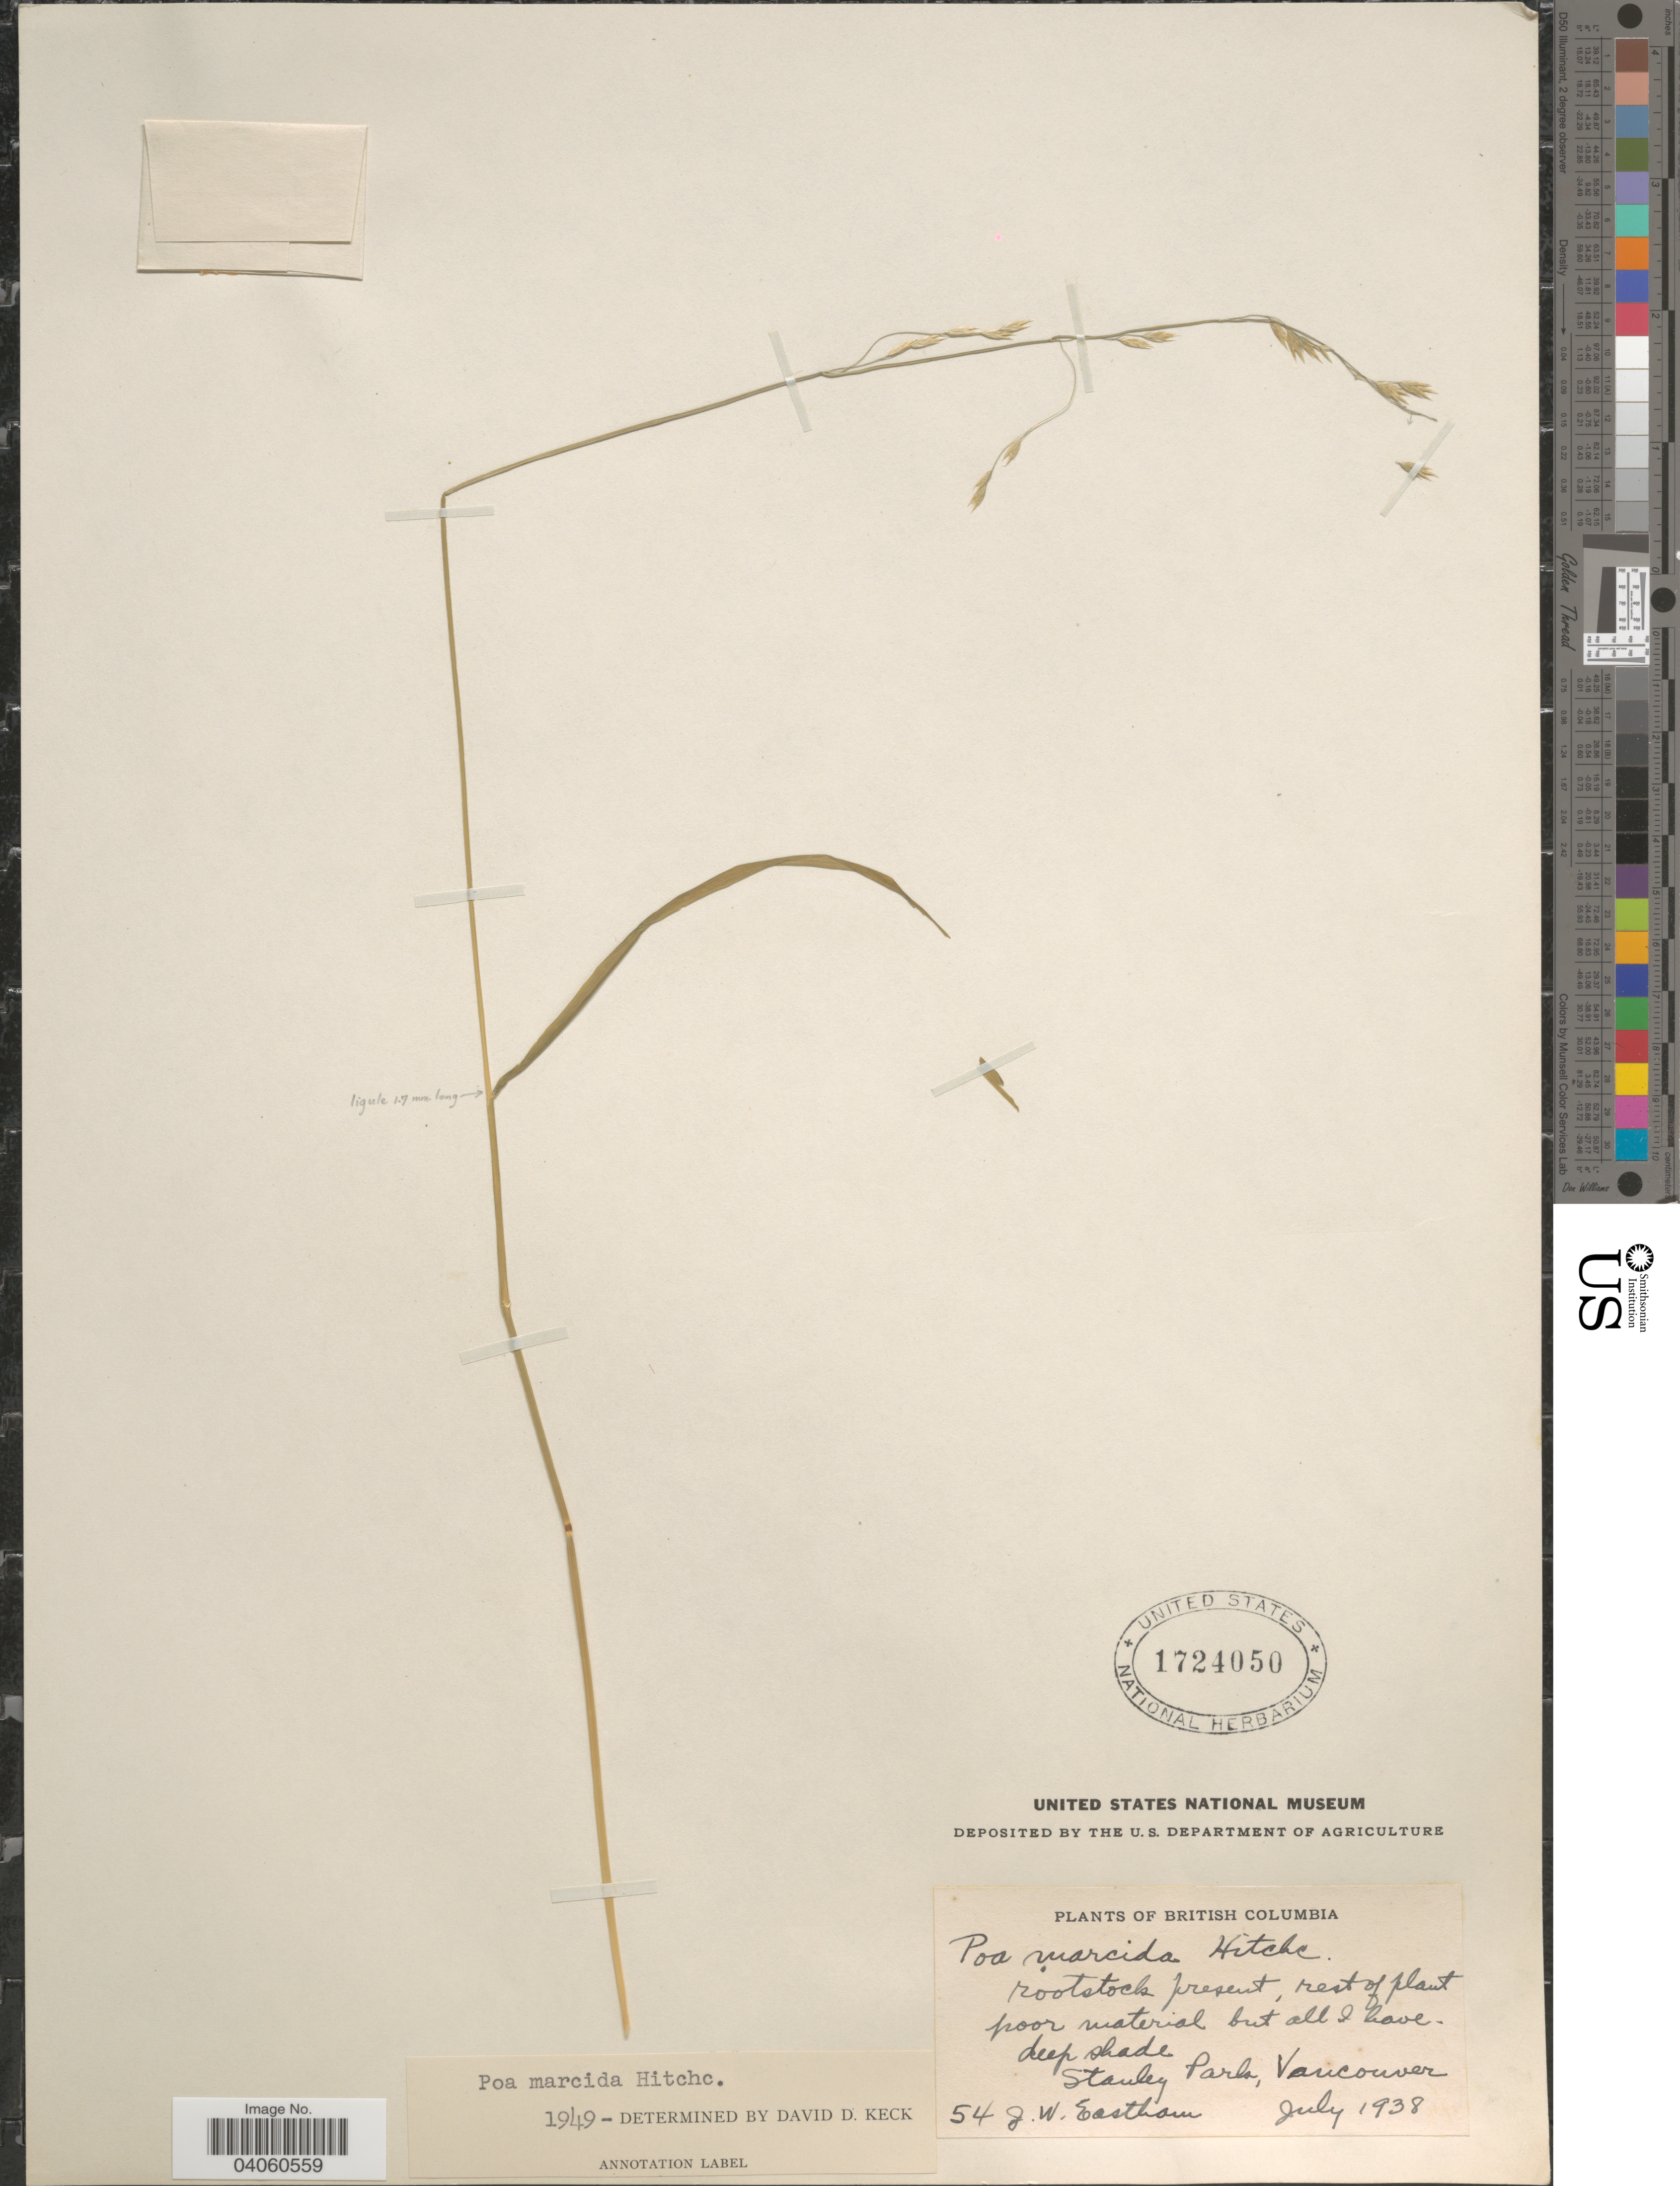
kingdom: Plantae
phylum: Tracheophyta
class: Liliopsida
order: Poales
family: Poaceae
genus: Poa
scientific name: Poa marcida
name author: Hitchc.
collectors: J. Eastham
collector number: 54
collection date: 1938-07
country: Canada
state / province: British Columbia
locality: Stanley Park, Vancouver.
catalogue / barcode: US 1724050